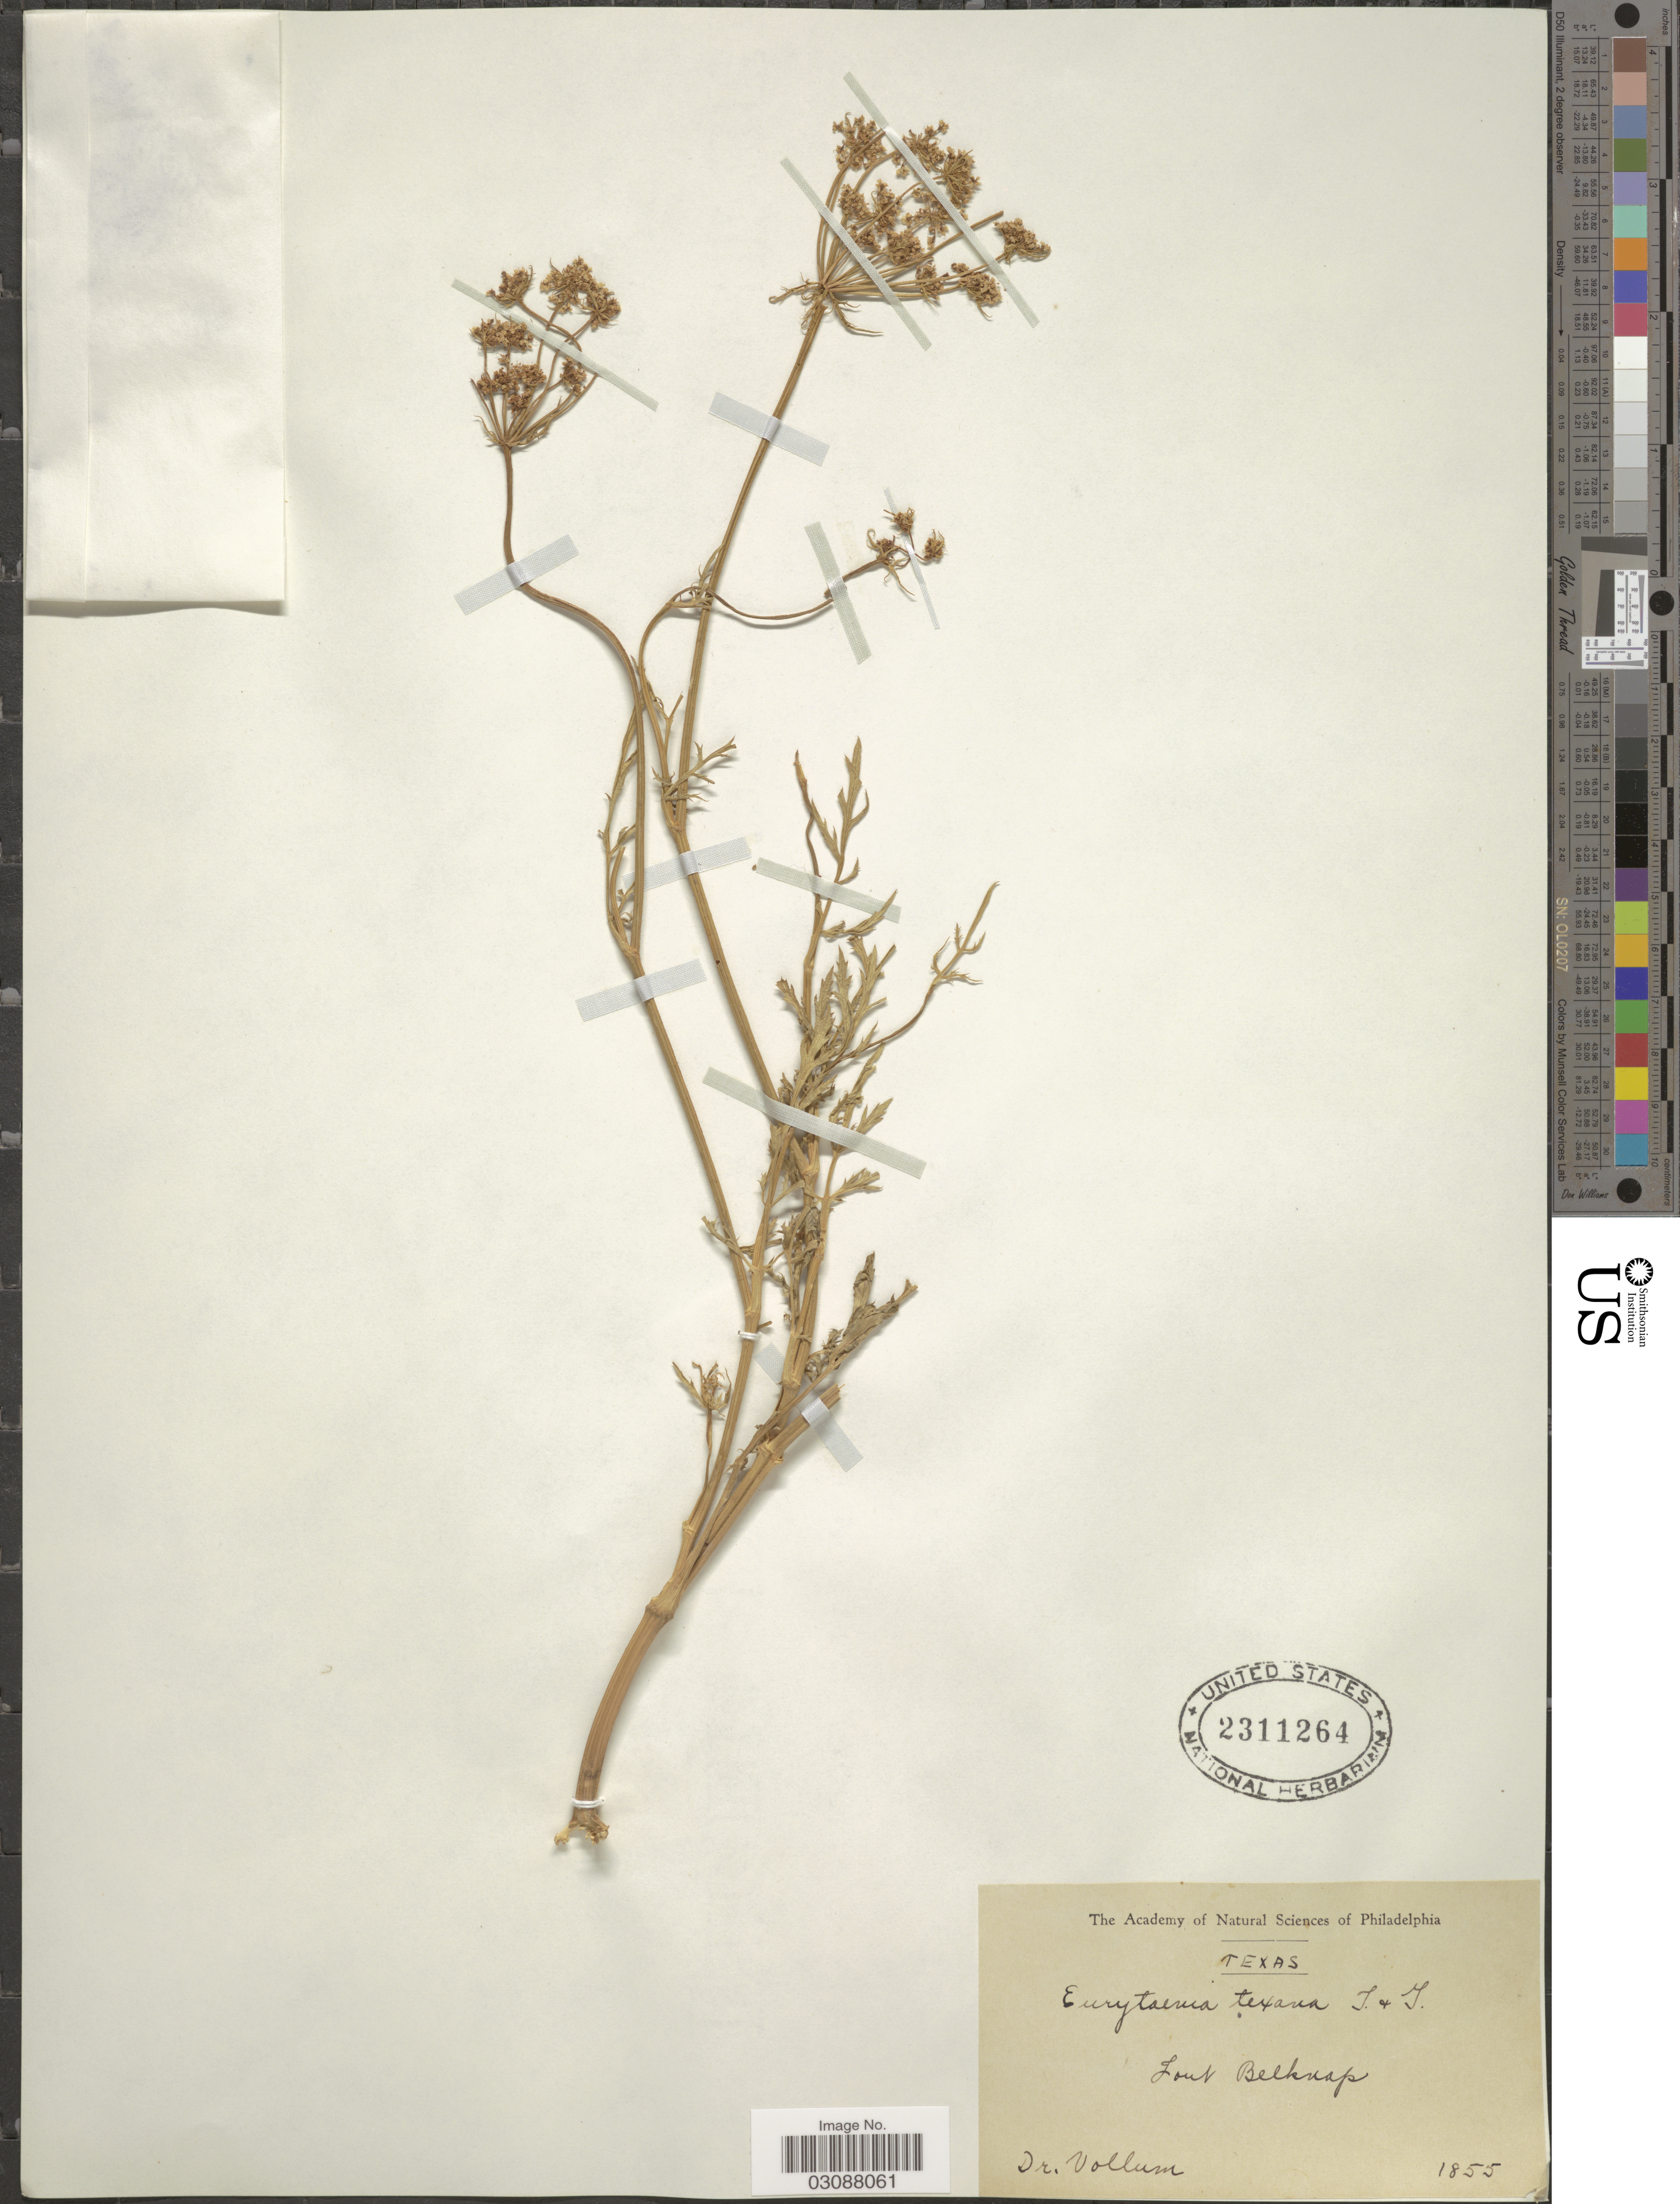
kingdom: Plantae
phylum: Tracheophyta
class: Magnoliopsida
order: Apiales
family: Apiaceae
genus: Eurytaenia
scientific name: Eurytaenia texana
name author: Torr. & A. Gray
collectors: -. Vollum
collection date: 1855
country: United States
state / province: Texas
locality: Fort Belknap.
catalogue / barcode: US 2311264